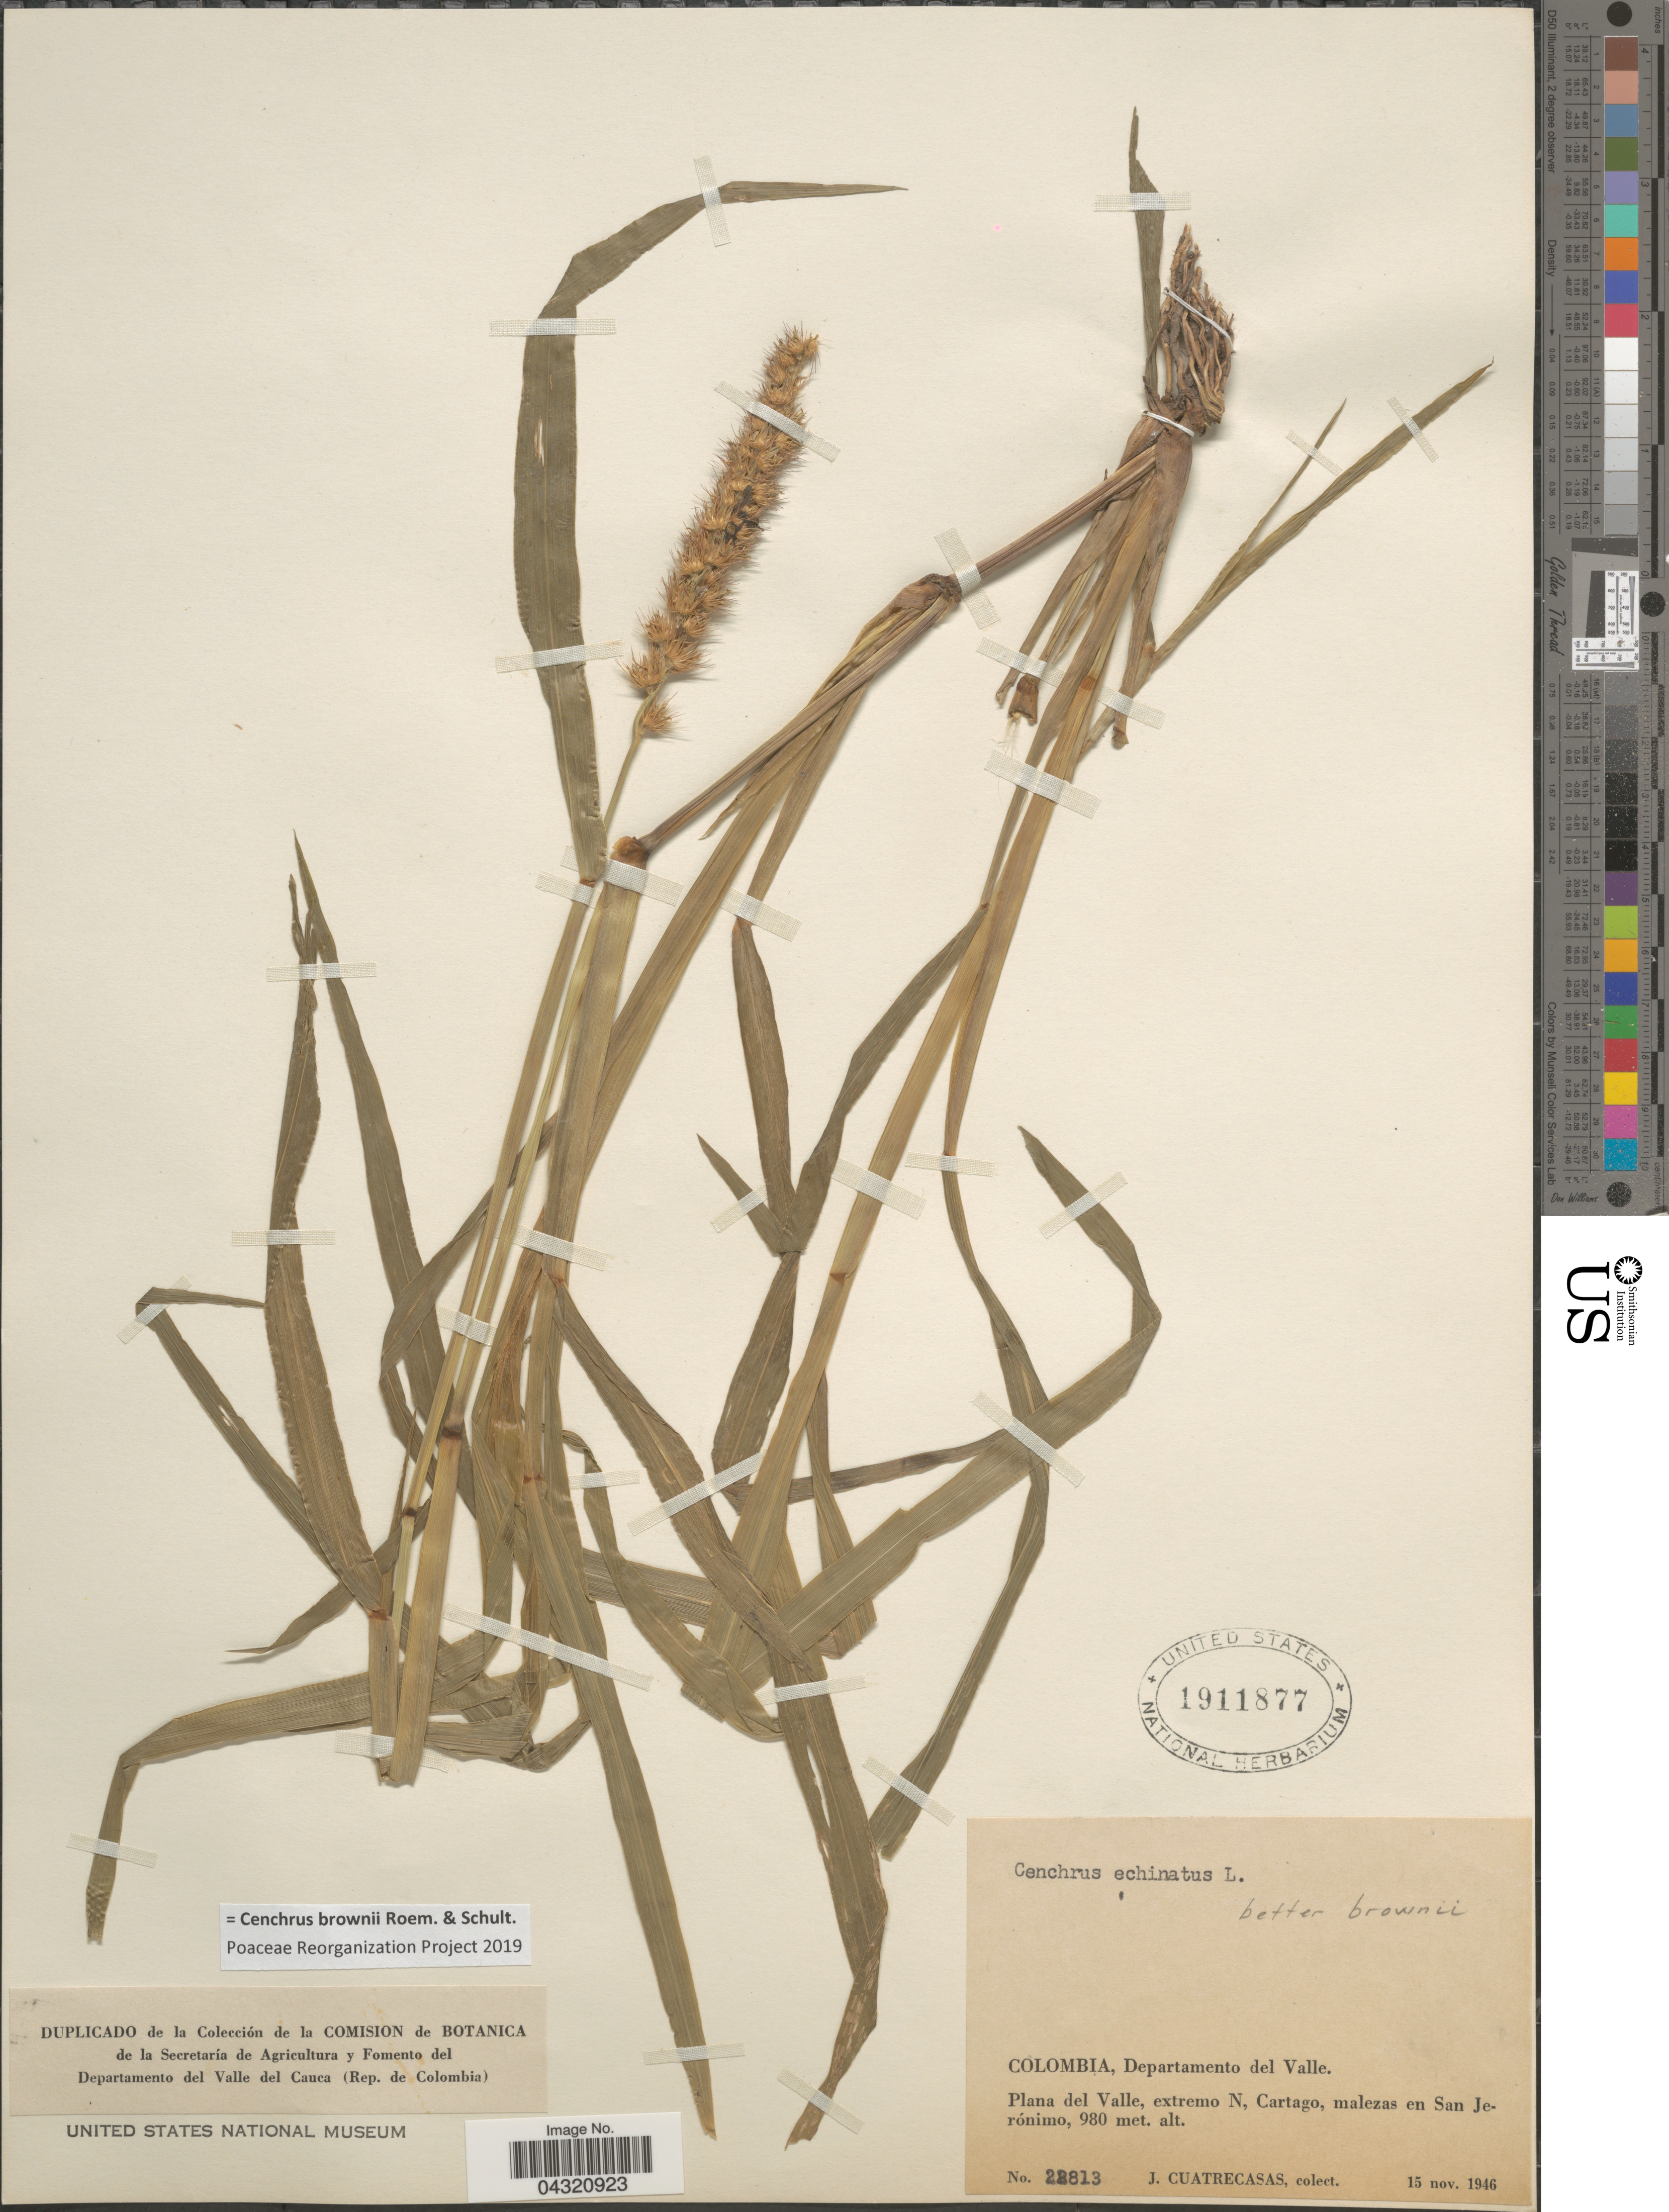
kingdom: Plantae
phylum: Tracheophyta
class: Liliopsida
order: Poales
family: Poaceae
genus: Cenchrus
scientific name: Cenchrus brownii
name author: Roem. & Schult.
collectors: J. Cuatrecasas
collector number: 22813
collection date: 1946-11-15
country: Colombia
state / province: Valle del Cauca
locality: Departamento del Valle. Plana del Valle, extremo N, Cartago, malezas en San Jerónimo.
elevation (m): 980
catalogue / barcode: US 1911877